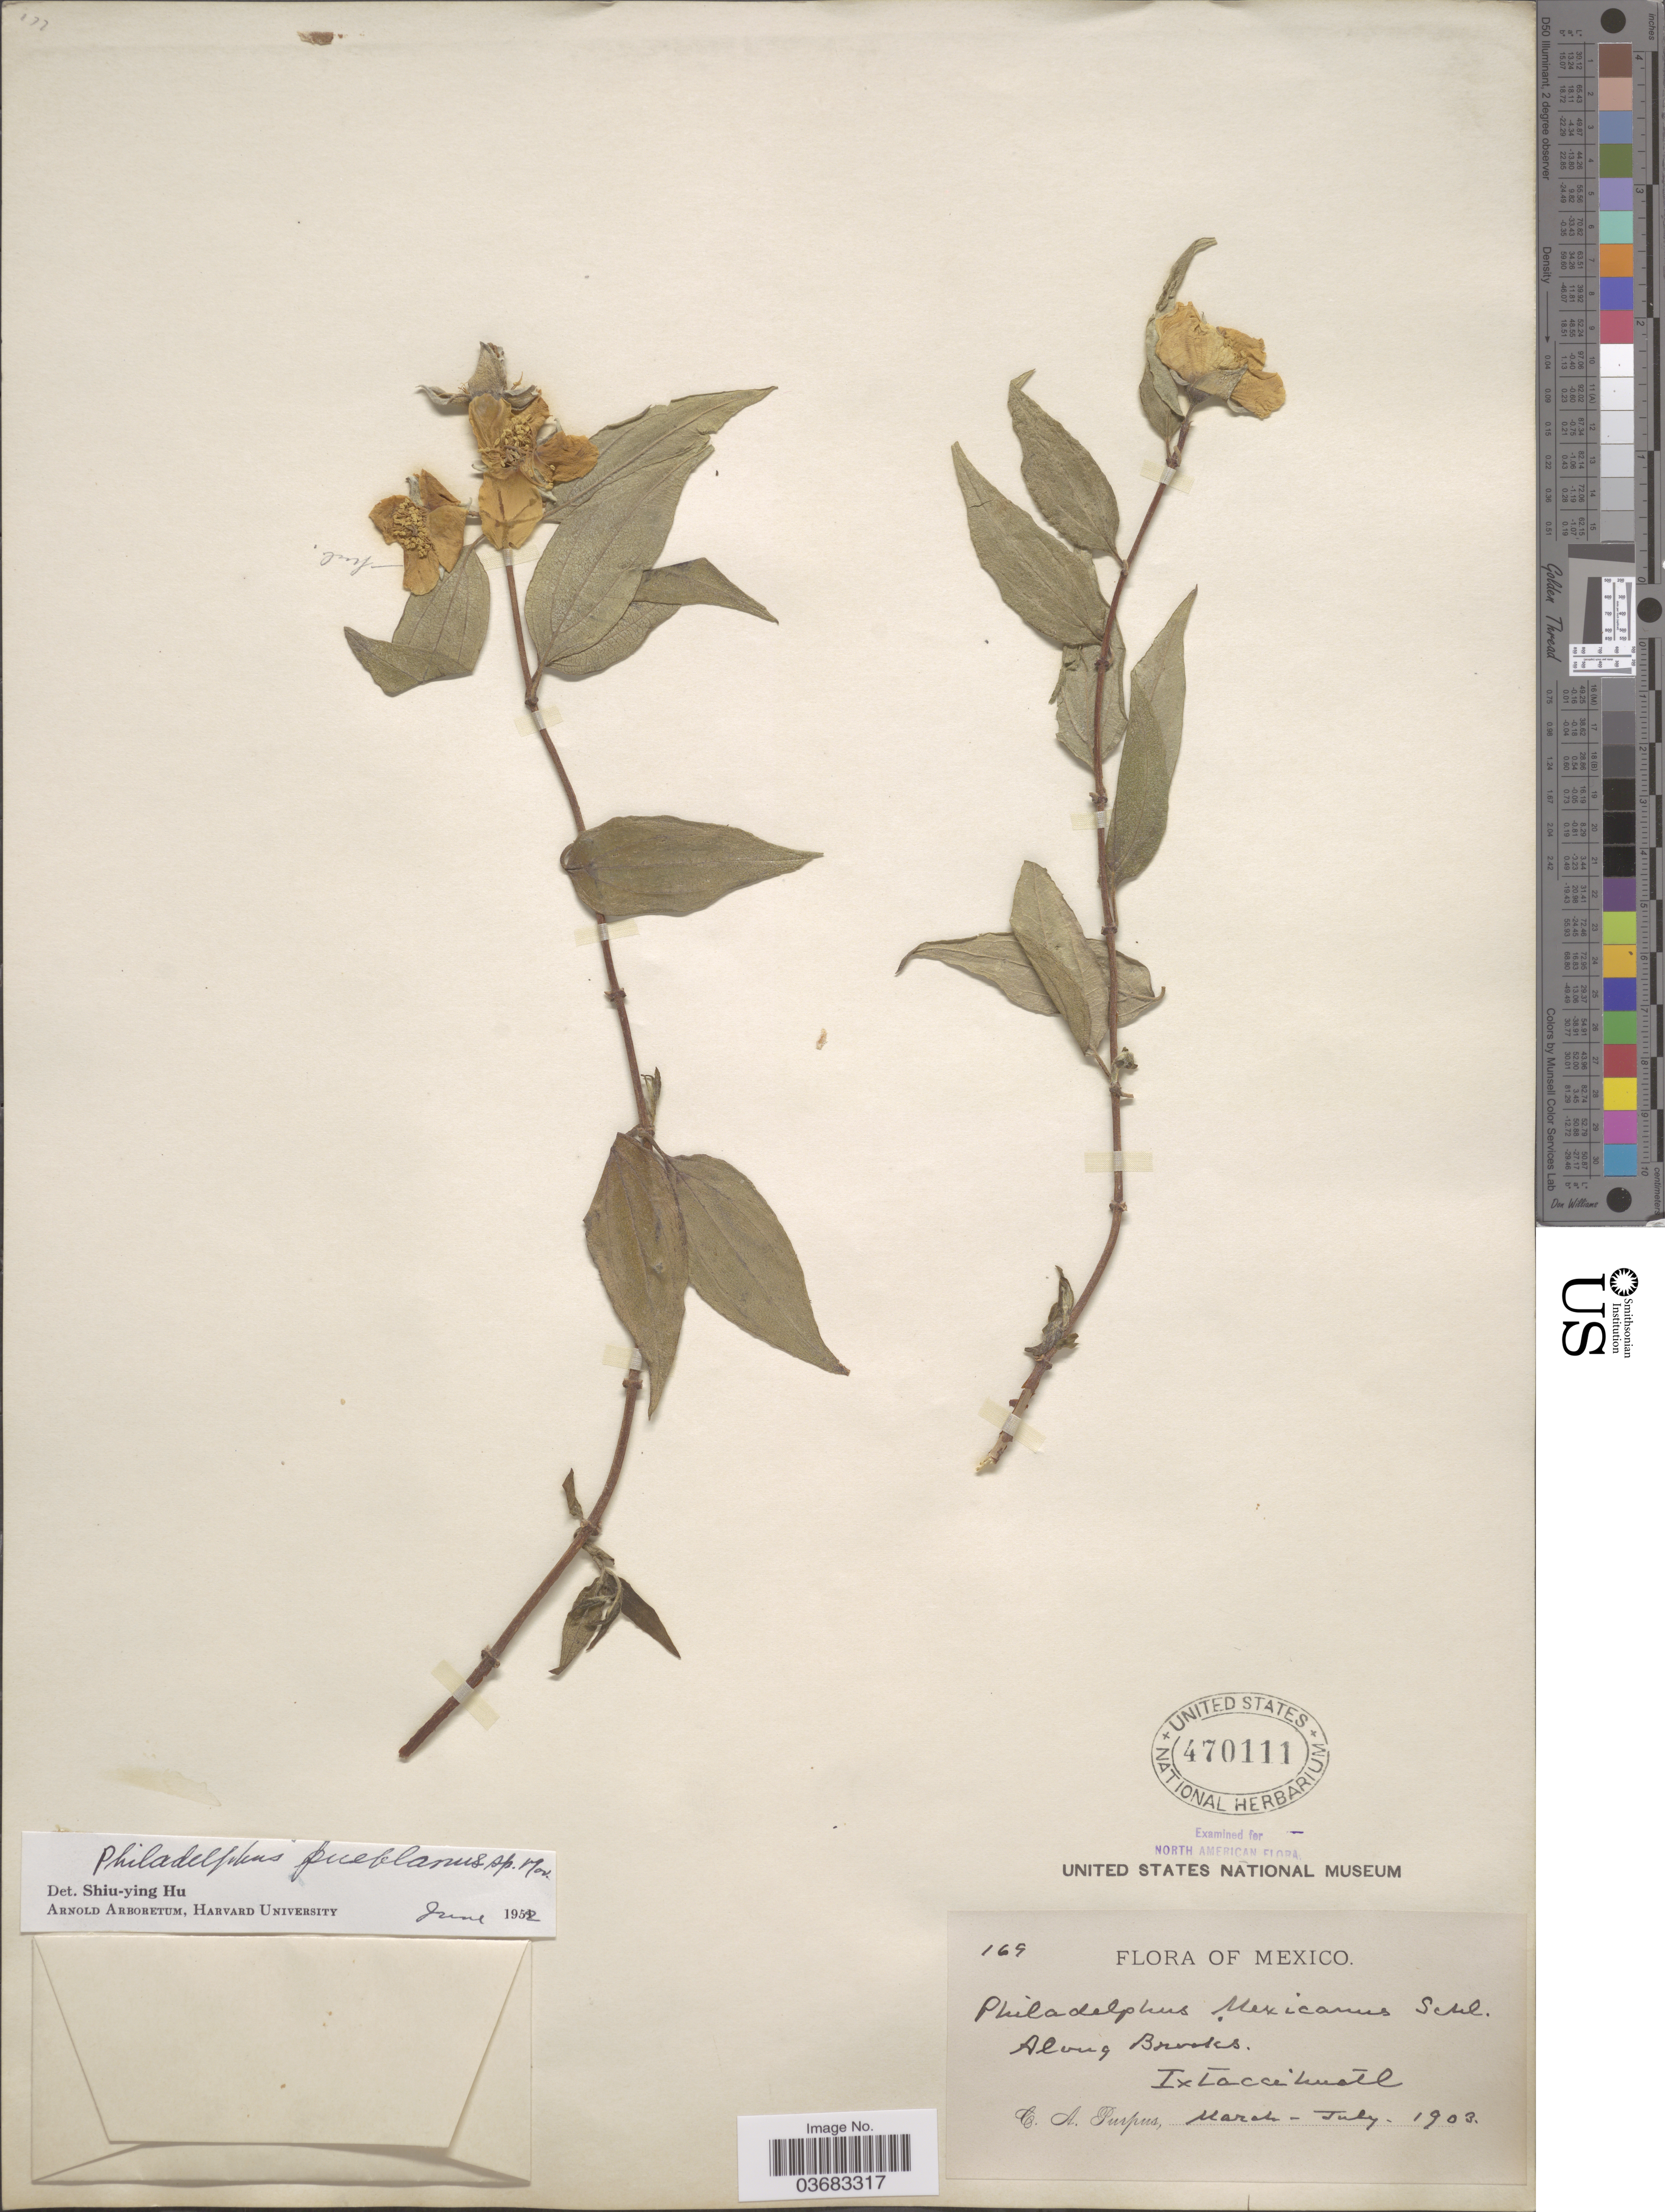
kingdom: Plantae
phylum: Tracheophyta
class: Magnoliopsida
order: Cornales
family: Hydrangeaceae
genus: Philadelphus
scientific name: Philadelphus mexicanus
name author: Schltdl.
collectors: C. A. Purpus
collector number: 169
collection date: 1903-03/1903-07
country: Mexico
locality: Alongs Brooks. Ixtaccihuatl.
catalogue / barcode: US 470111